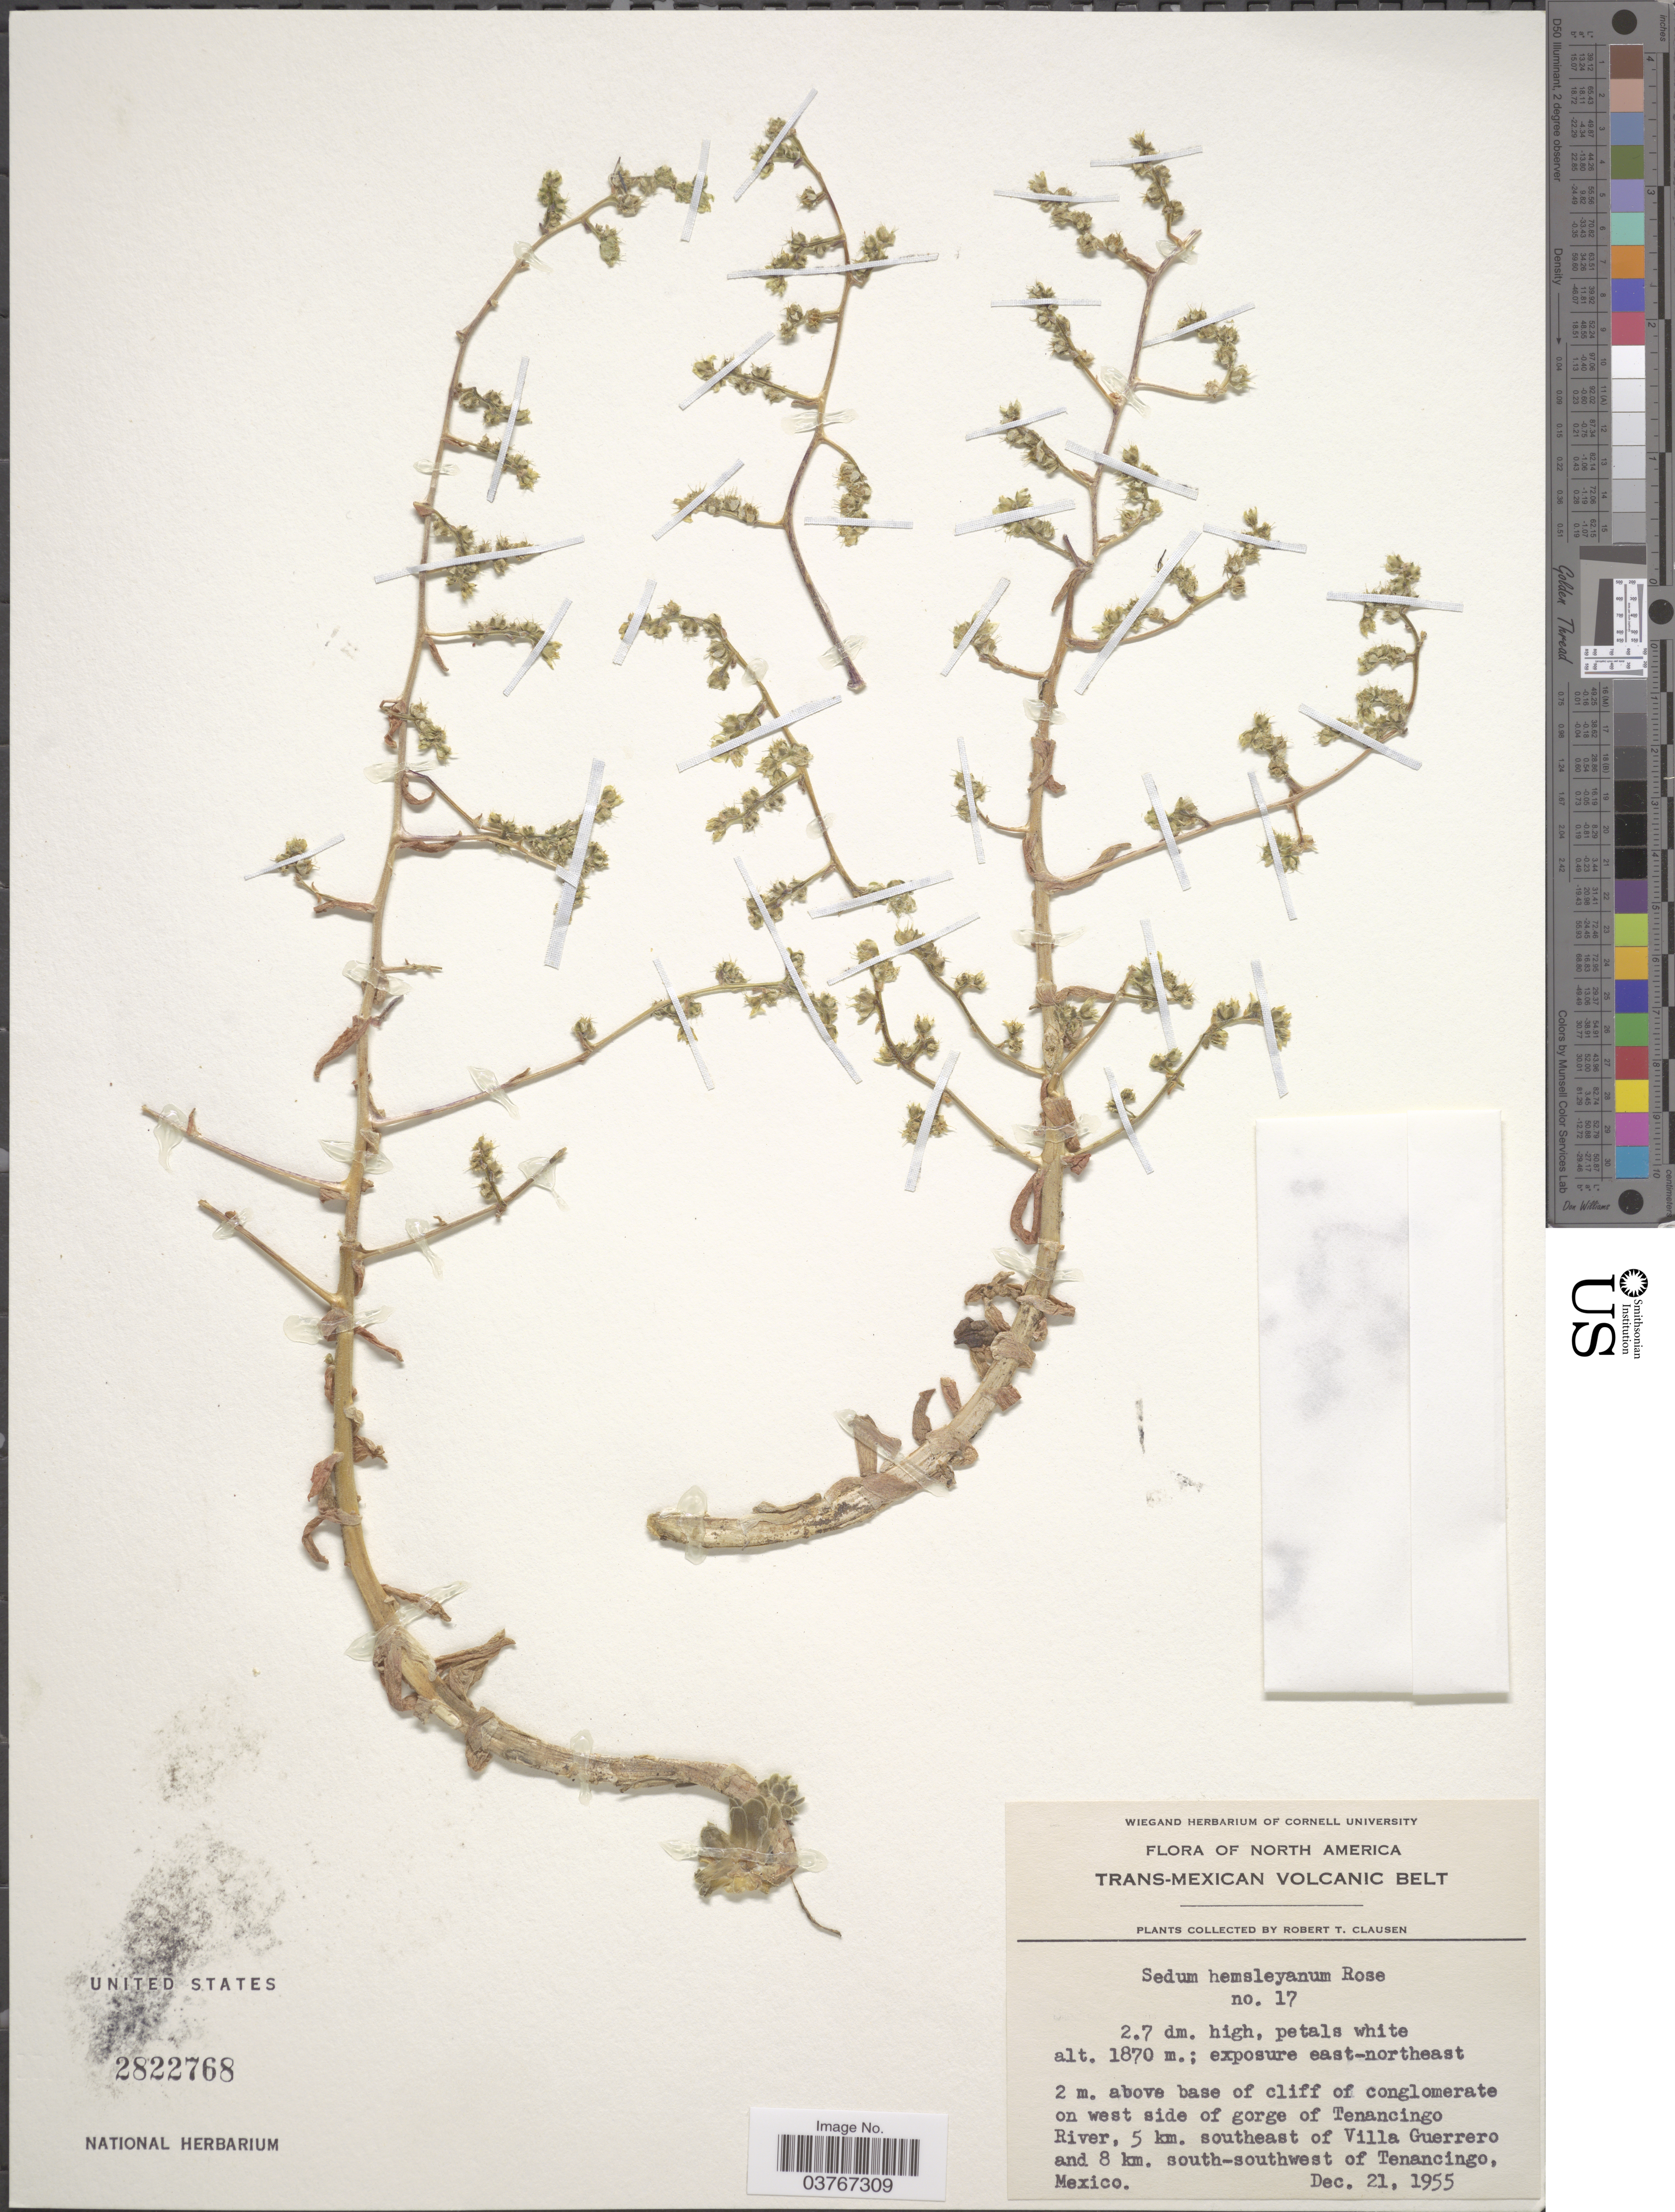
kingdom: Plantae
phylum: Tracheophyta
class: Magnoliopsida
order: Saxifragales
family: Crassulaceae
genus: Sedum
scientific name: Sedum hemsleyanum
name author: Rose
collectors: R. T. Clausen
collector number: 17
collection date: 1955-12-21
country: Mexico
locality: Trans-Mexican Volcanic Belt. Exposure east-northeast 2 m. above base of cliff of conglomerate on west side of gorge of Tenancingo River, 5 km. southeastof Villa Guerrero and 8 km. south-southwest of Tenancingo.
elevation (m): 1870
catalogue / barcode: US 2822768